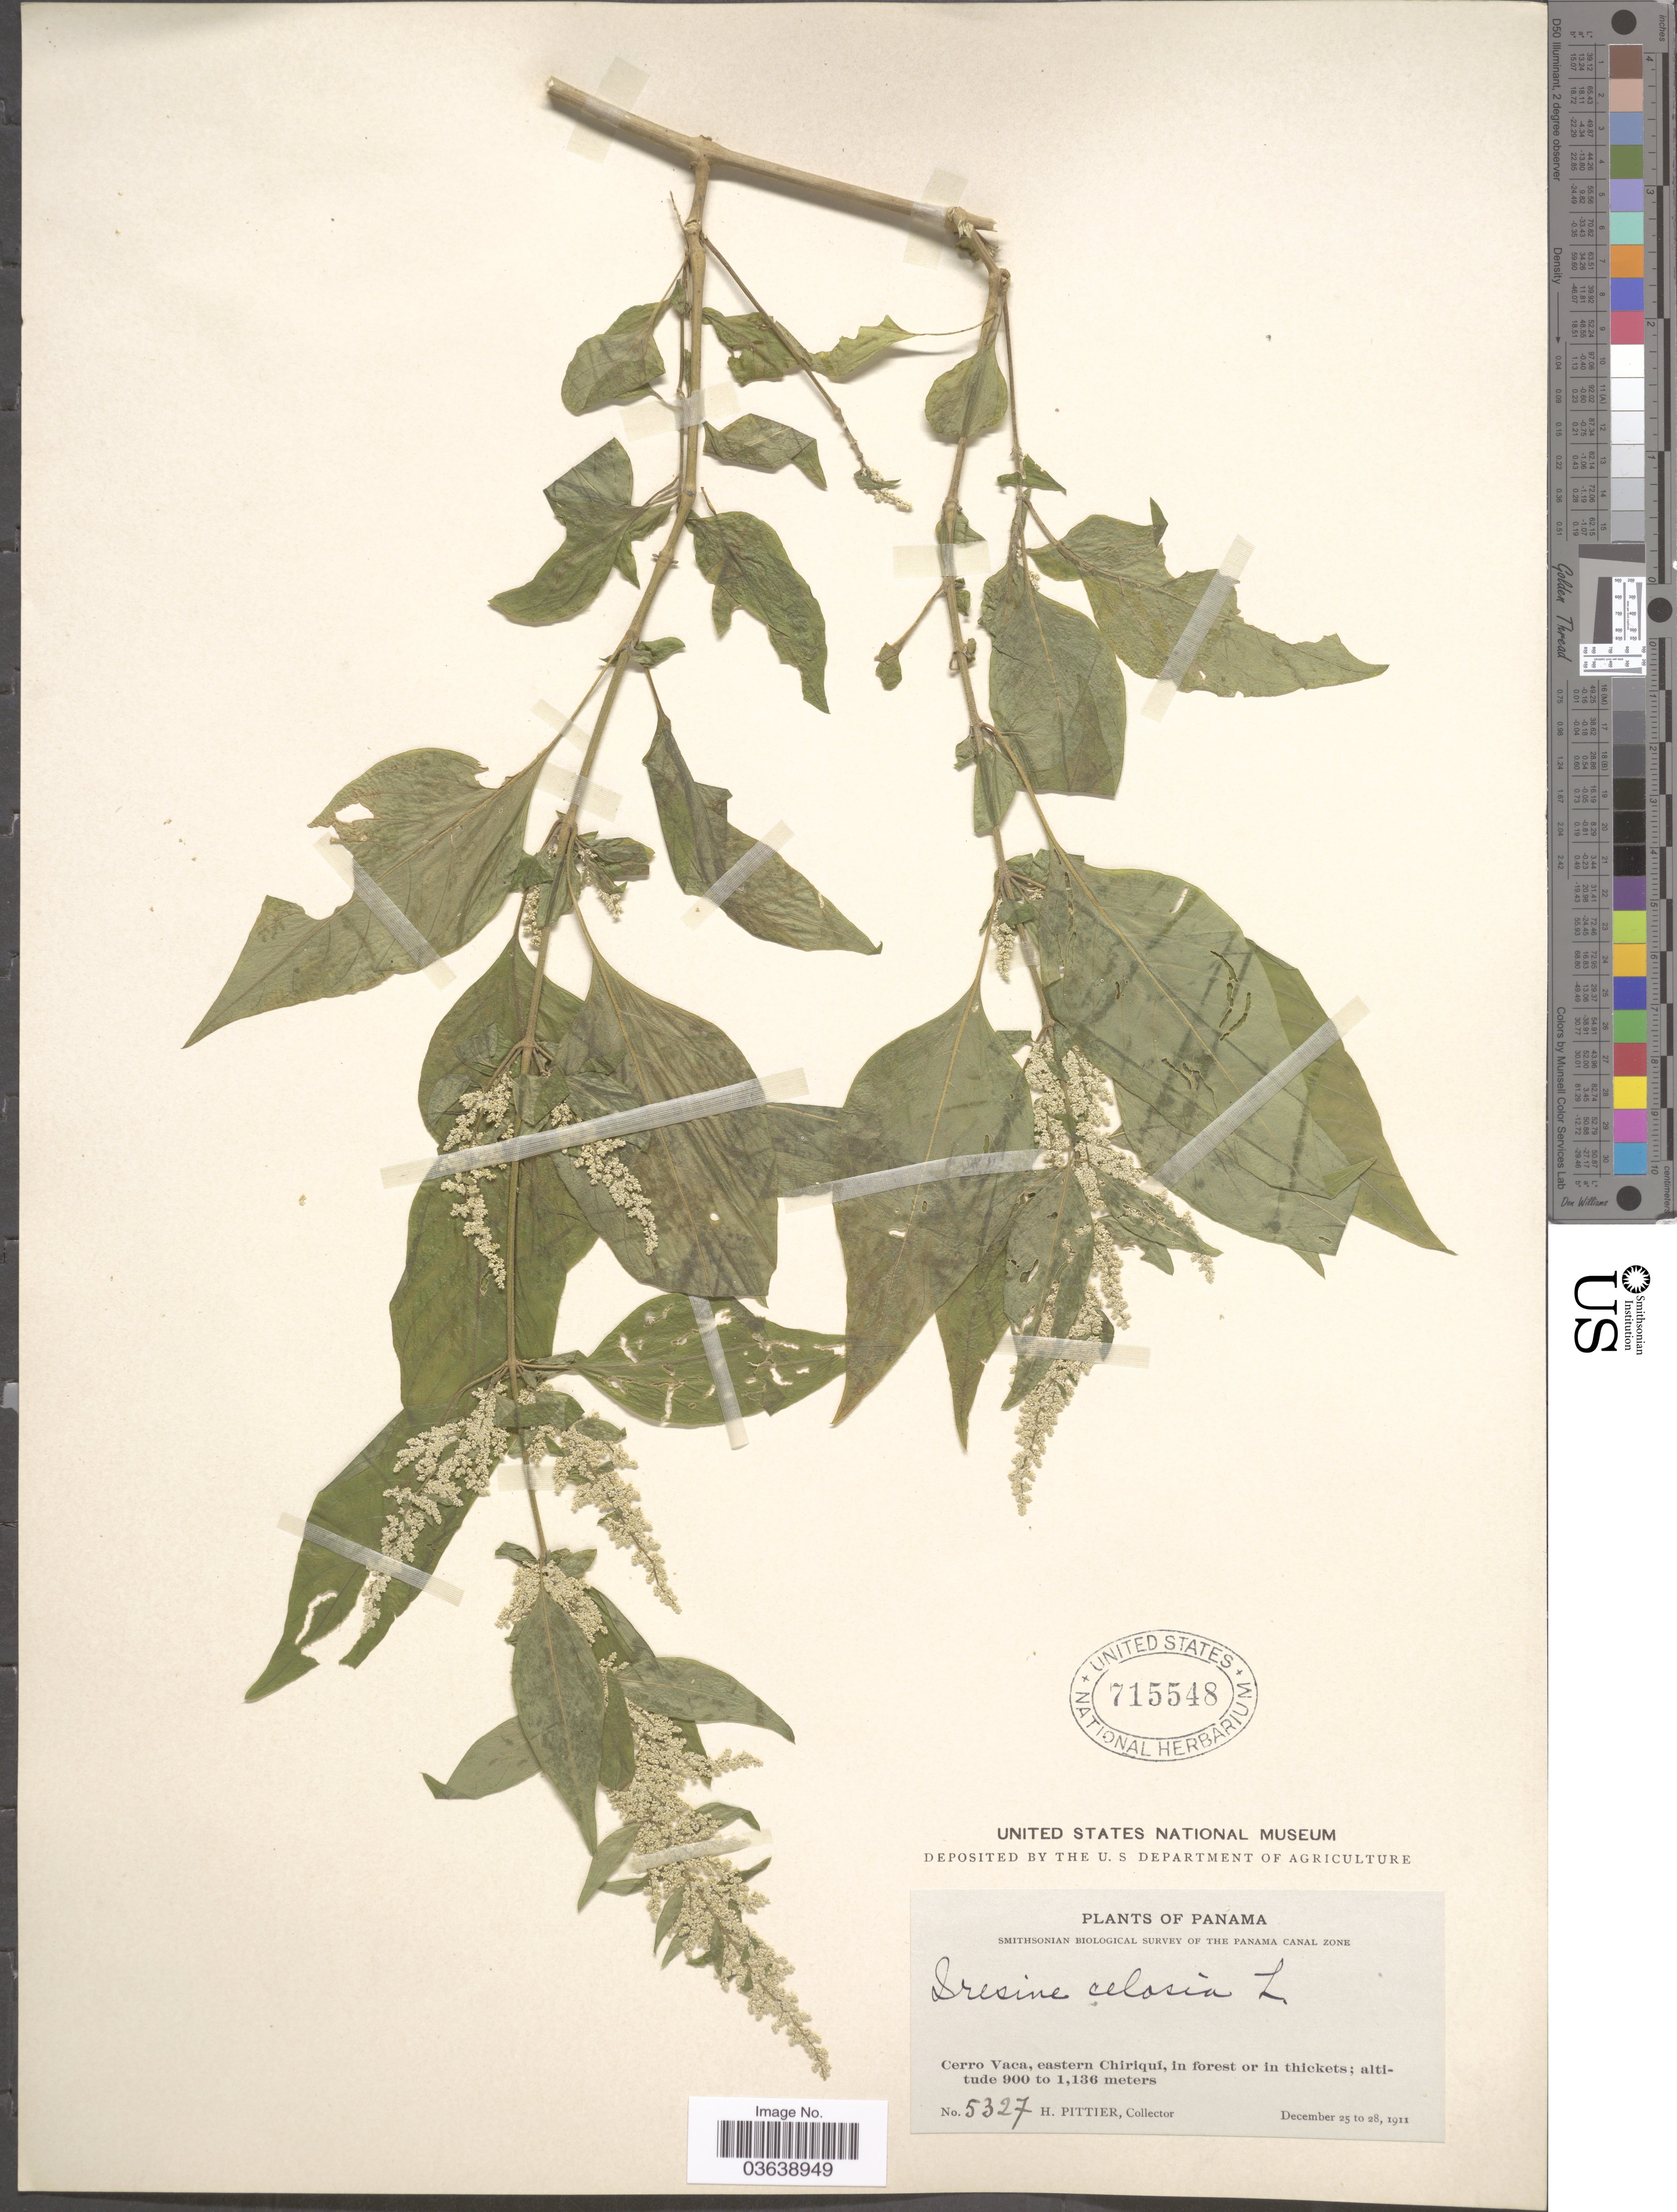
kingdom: Plantae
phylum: Tracheophyta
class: Magnoliopsida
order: Caryophyllales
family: Amaranthaceae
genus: Iresine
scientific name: Iresine celosia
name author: L.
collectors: H. F. Pittier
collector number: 5327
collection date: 1911-12-25/1911-12-28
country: Panama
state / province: Chiriqui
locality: Cerro Vaca, eastern Chiriquí, in forest or in thickets.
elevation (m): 900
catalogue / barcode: US 715548